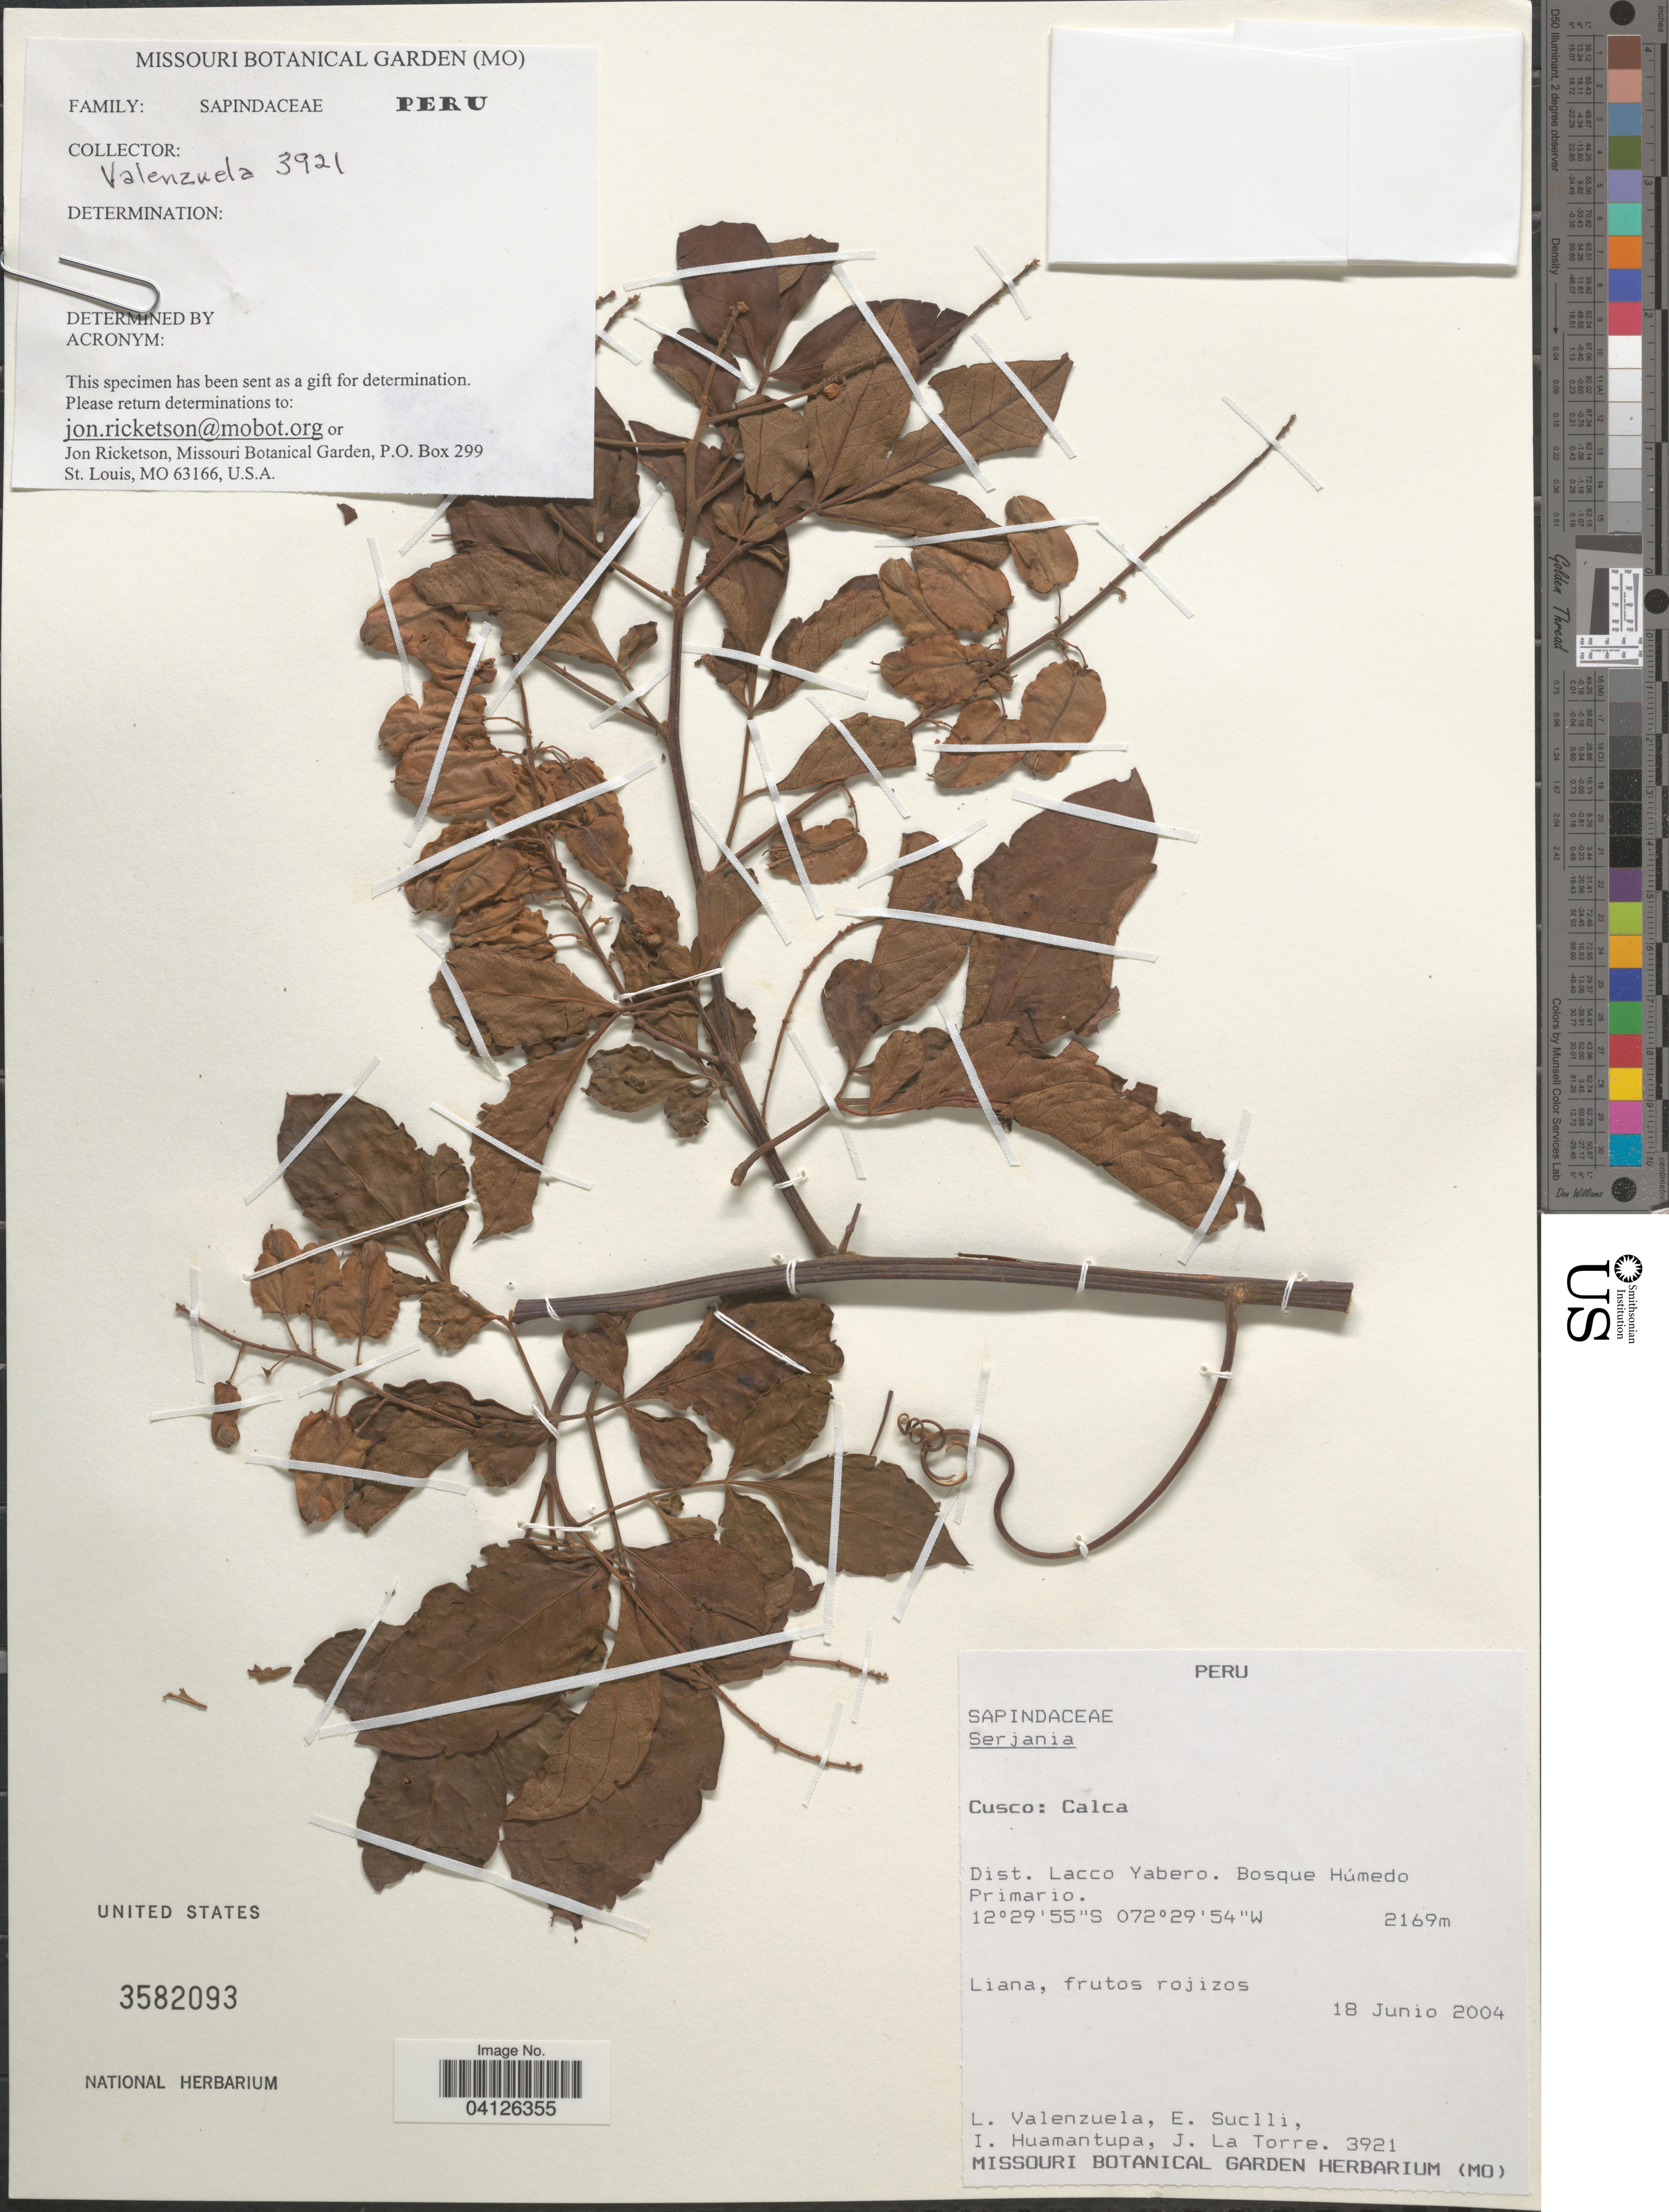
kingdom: Plantae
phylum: Tracheophyta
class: Magnoliopsida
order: Sapindales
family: Sapindaceae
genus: Serjania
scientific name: Serjania sp.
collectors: L. Valenzuela, E. Suclli, I. Huamantupa & J. La Torre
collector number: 3921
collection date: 2004-06-18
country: Peru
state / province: Cusco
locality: Calca. Dist. Lacco Yabero.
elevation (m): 2169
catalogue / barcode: US 3582093